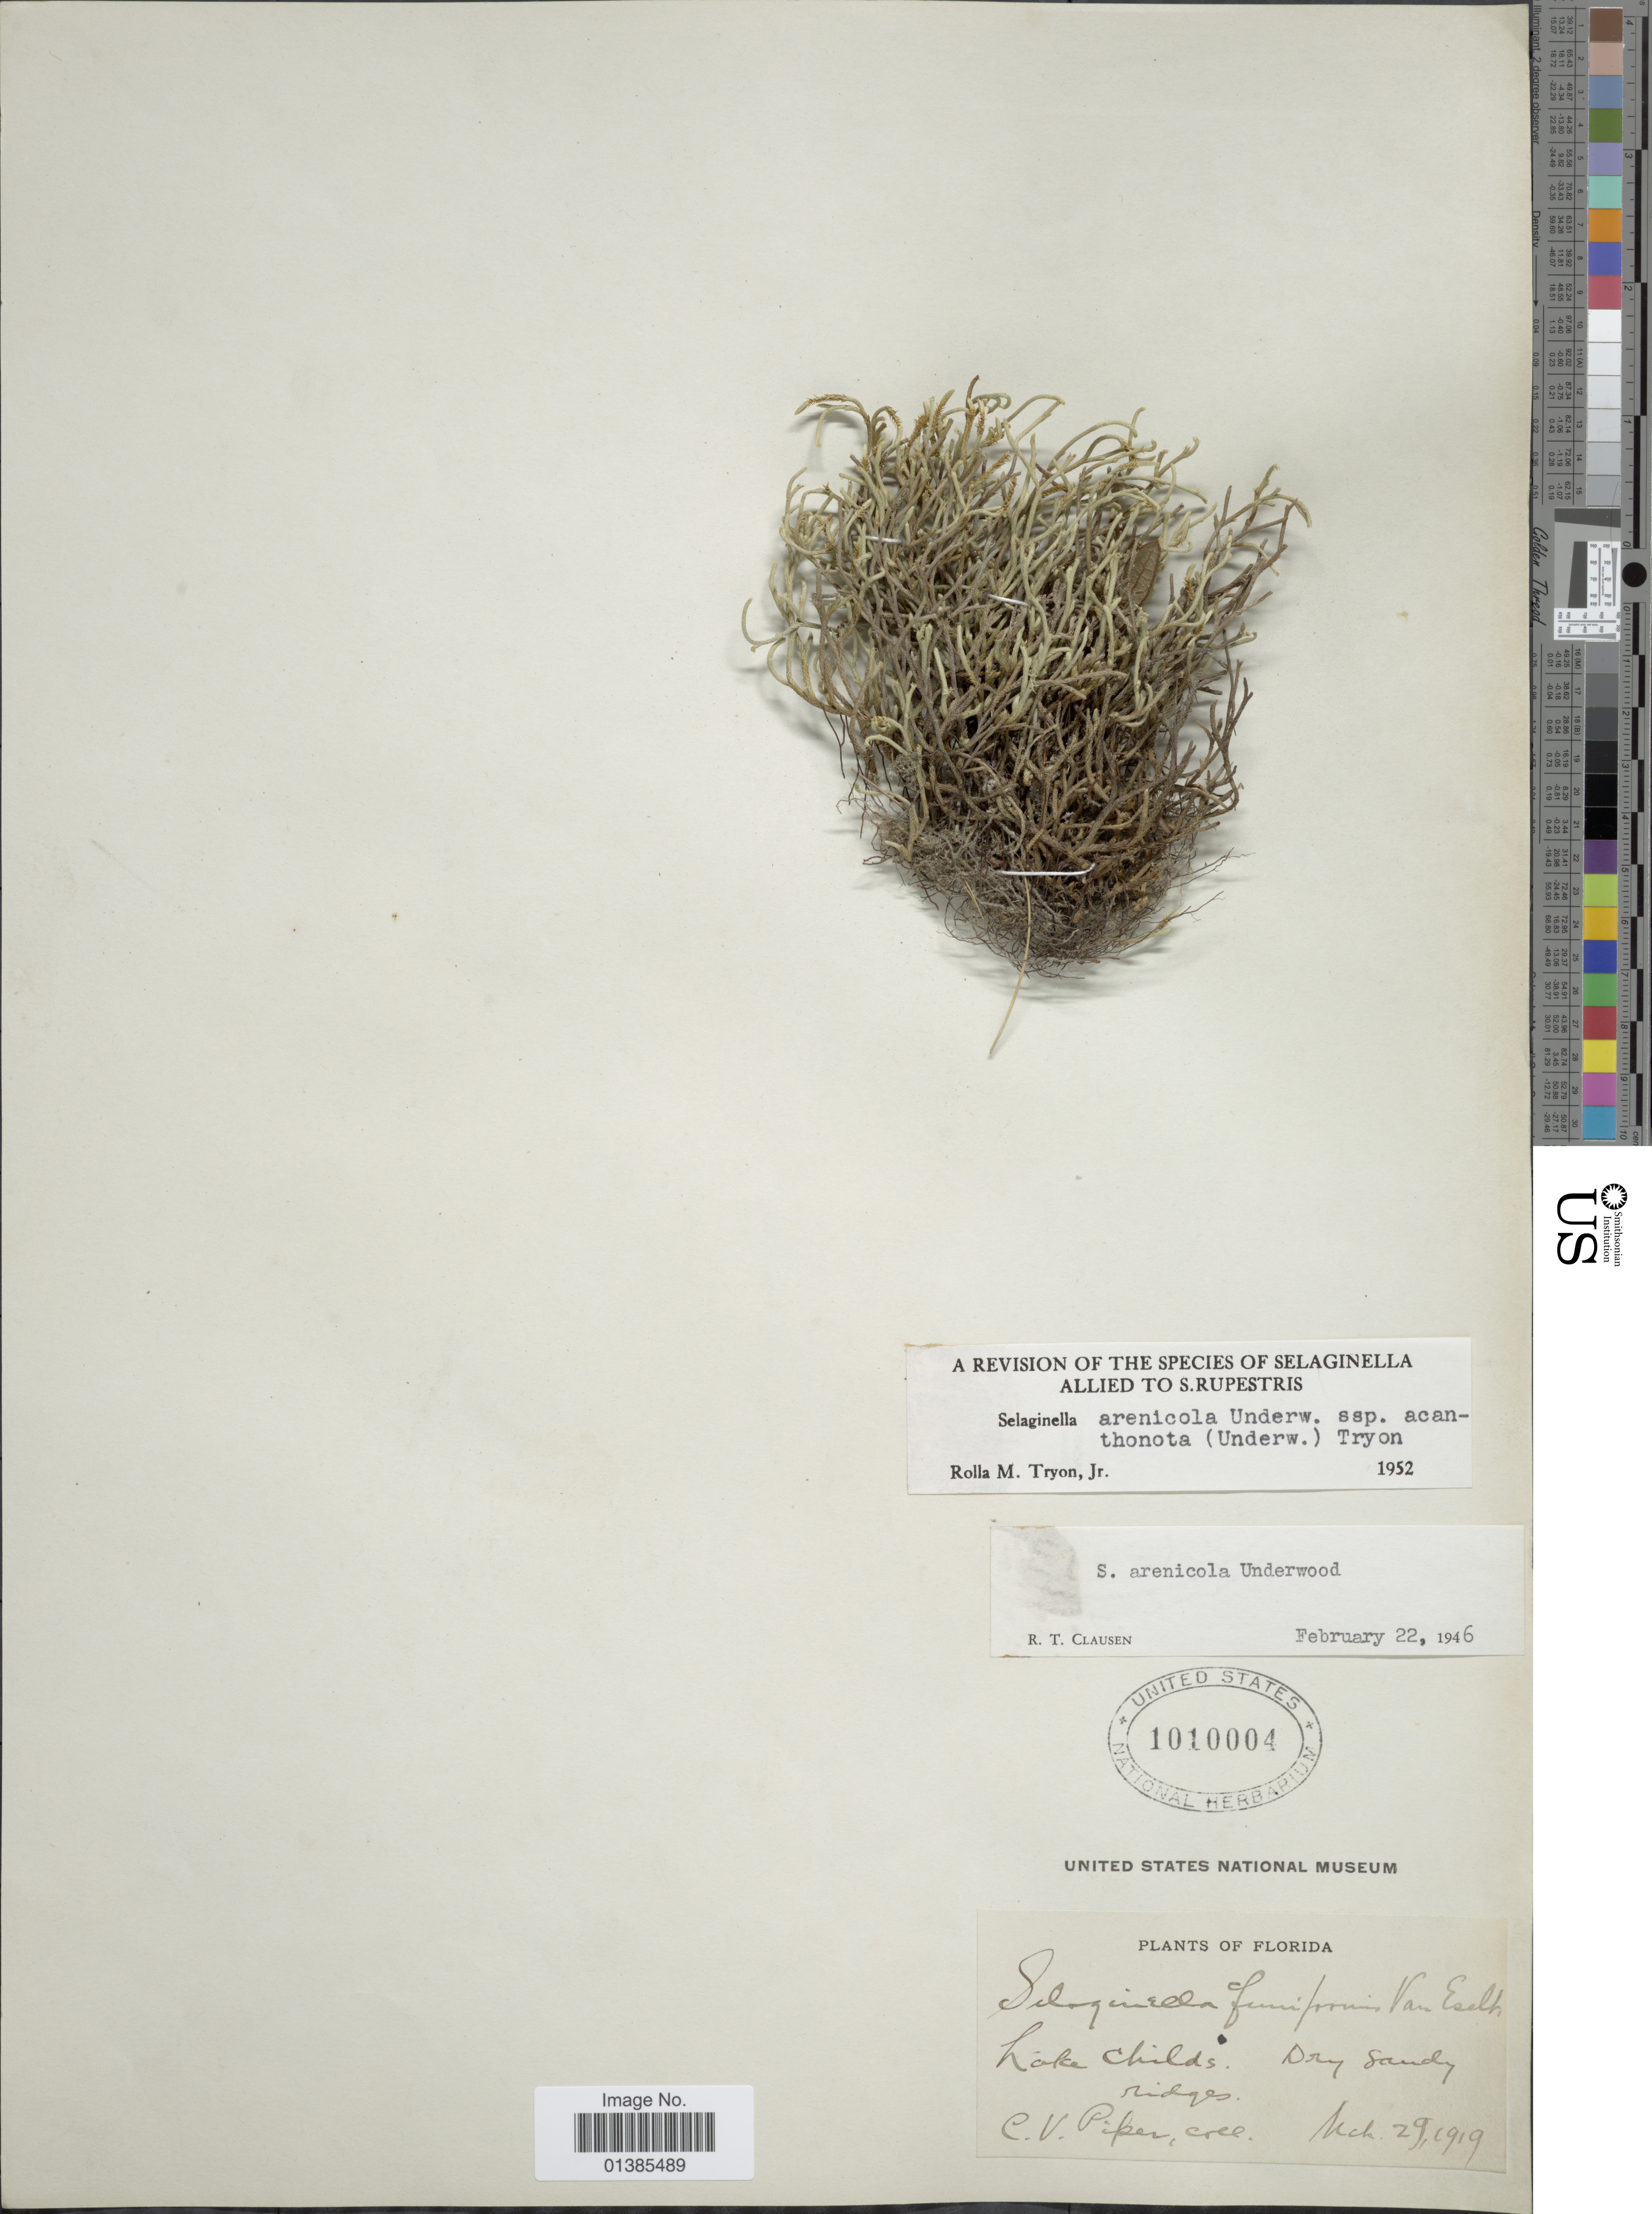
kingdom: Plantae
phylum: Tracheophyta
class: Lycopodiopsida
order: Selaginellales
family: Selaginellaceae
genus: Selaginella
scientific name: Selaginella arenicola subsp. acanthonota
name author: (Underw.) R.M. Tryon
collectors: C. V. Piper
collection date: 1919-03-29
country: United States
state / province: Florida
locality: Lake Childs.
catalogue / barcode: US 1010004